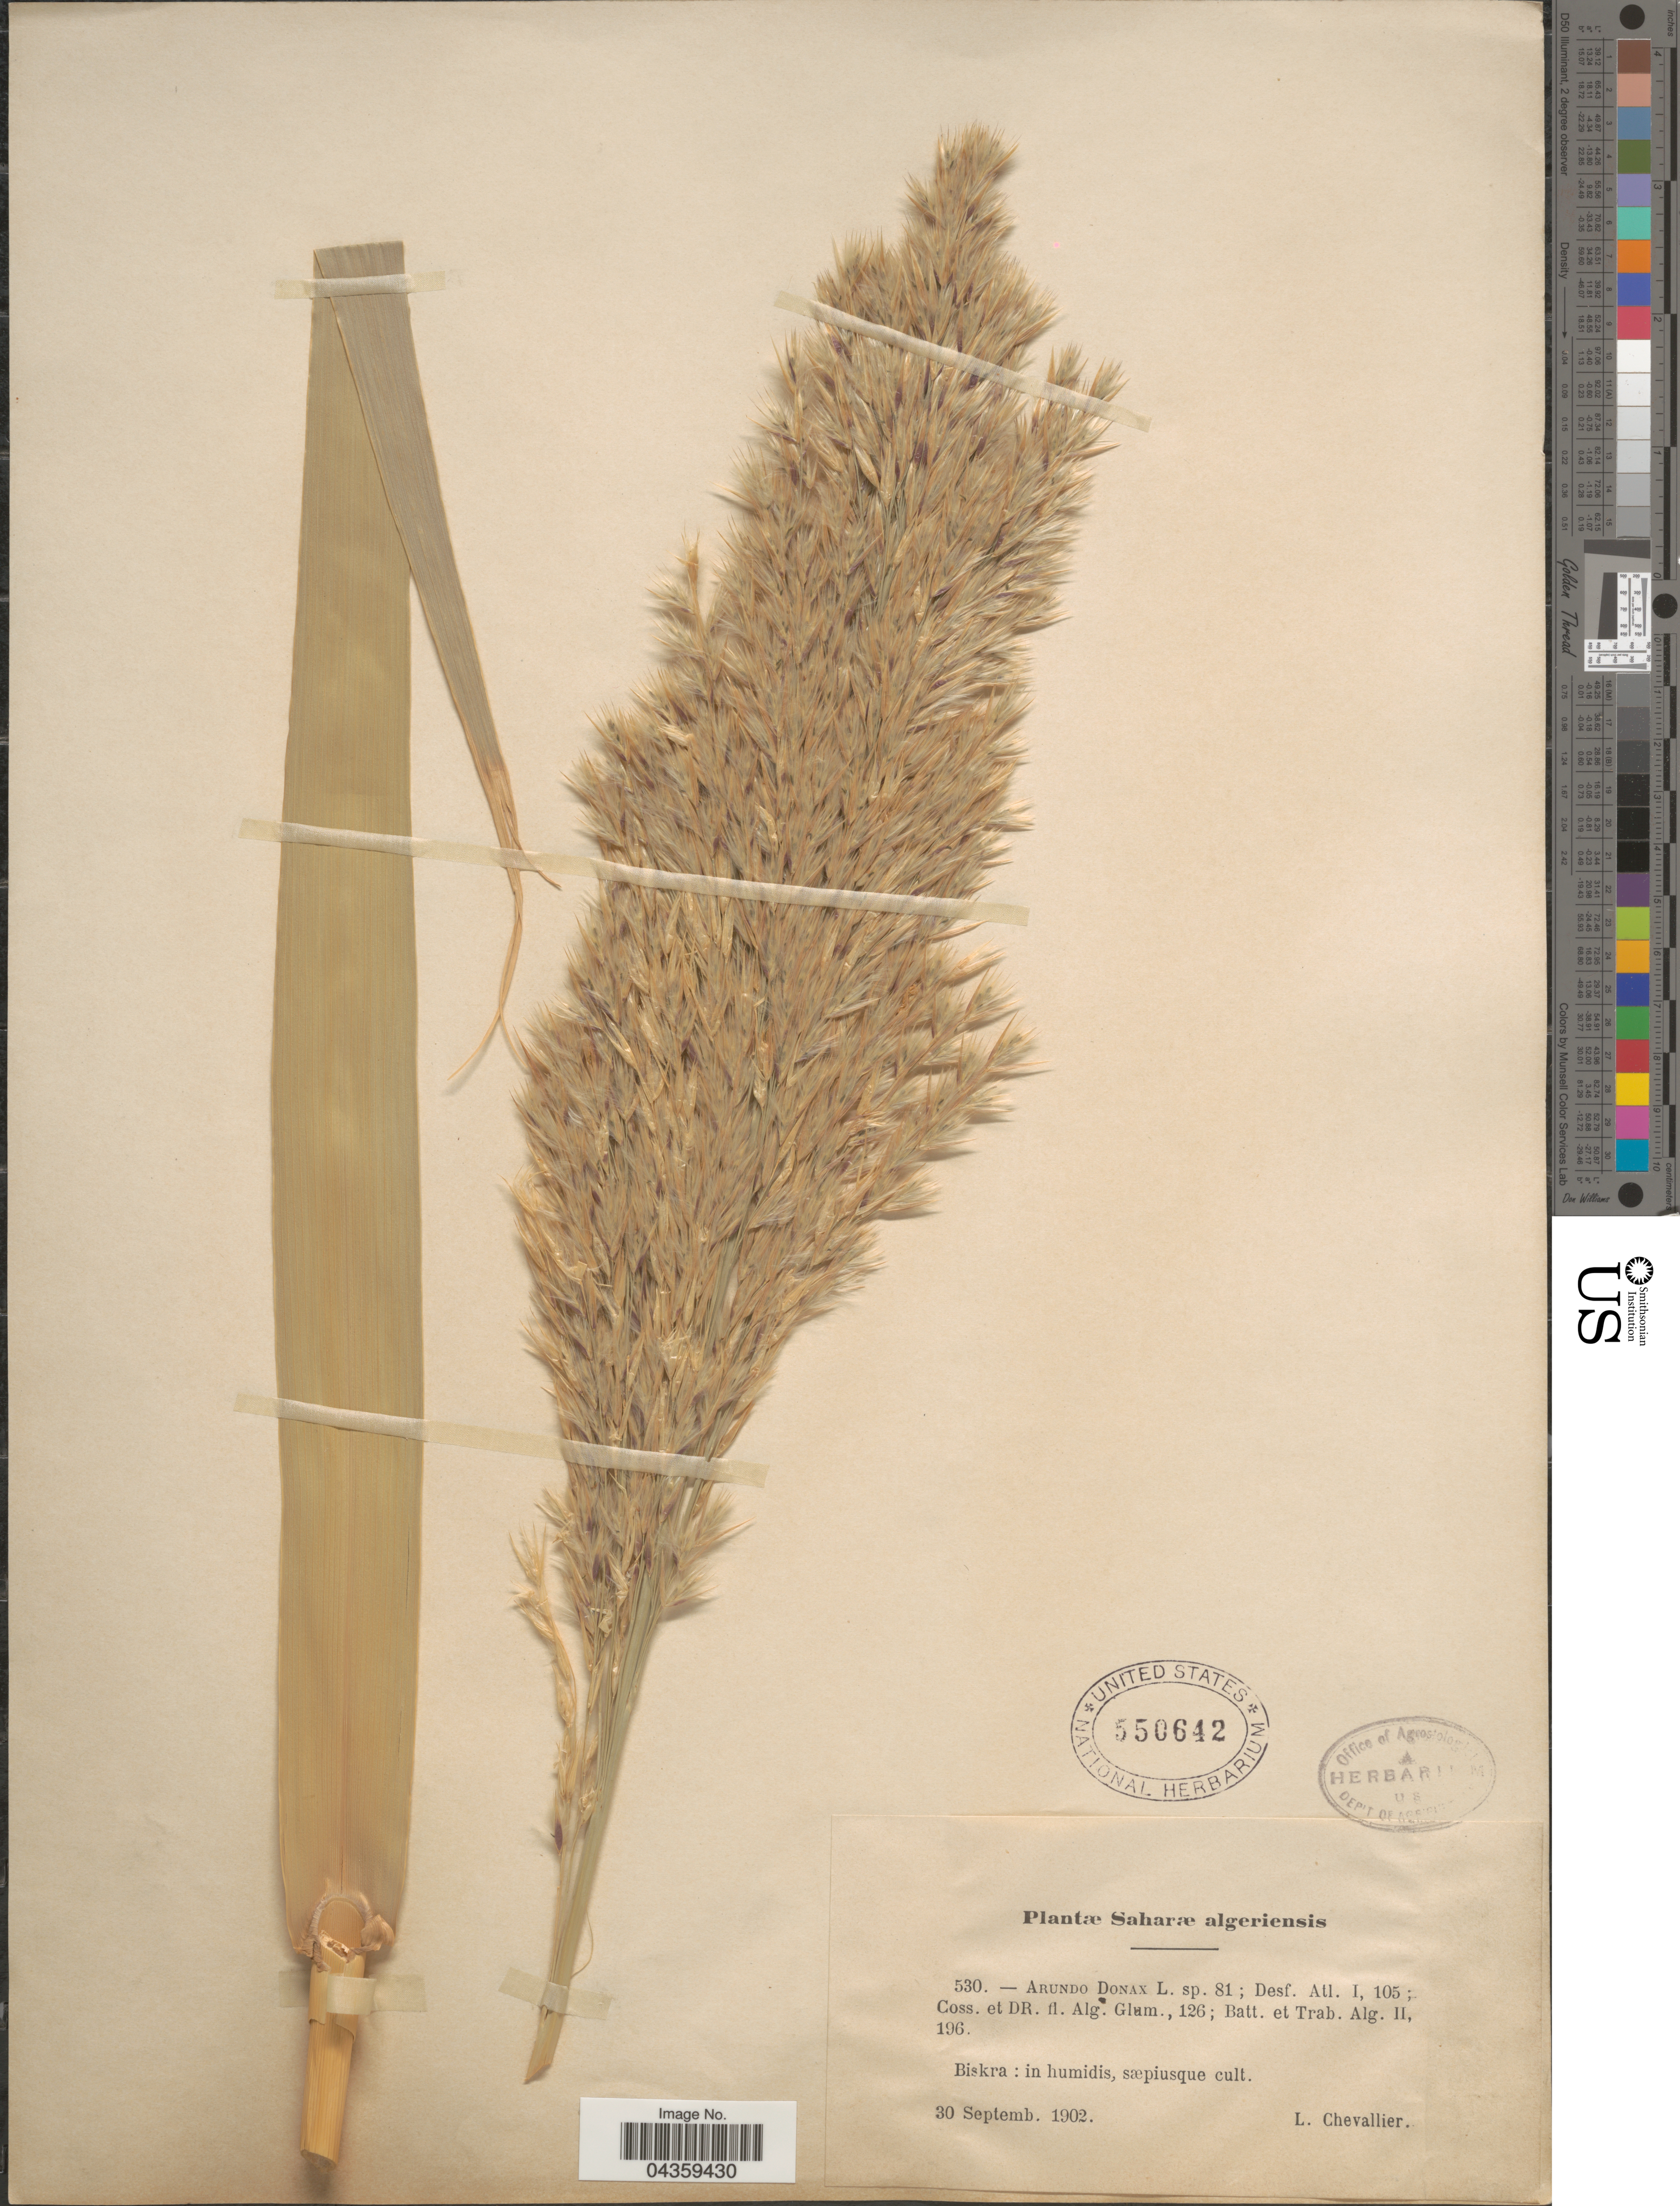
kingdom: Plantae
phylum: Tracheophyta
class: Liliopsida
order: Poales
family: Poaceae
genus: Arundo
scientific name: Arundo donax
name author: L.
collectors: L. Chevallier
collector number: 530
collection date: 1902-09-30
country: Algeria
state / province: Biskra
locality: Saharæ algeriensis. In humidis, sæpiusque.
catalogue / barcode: US 550642